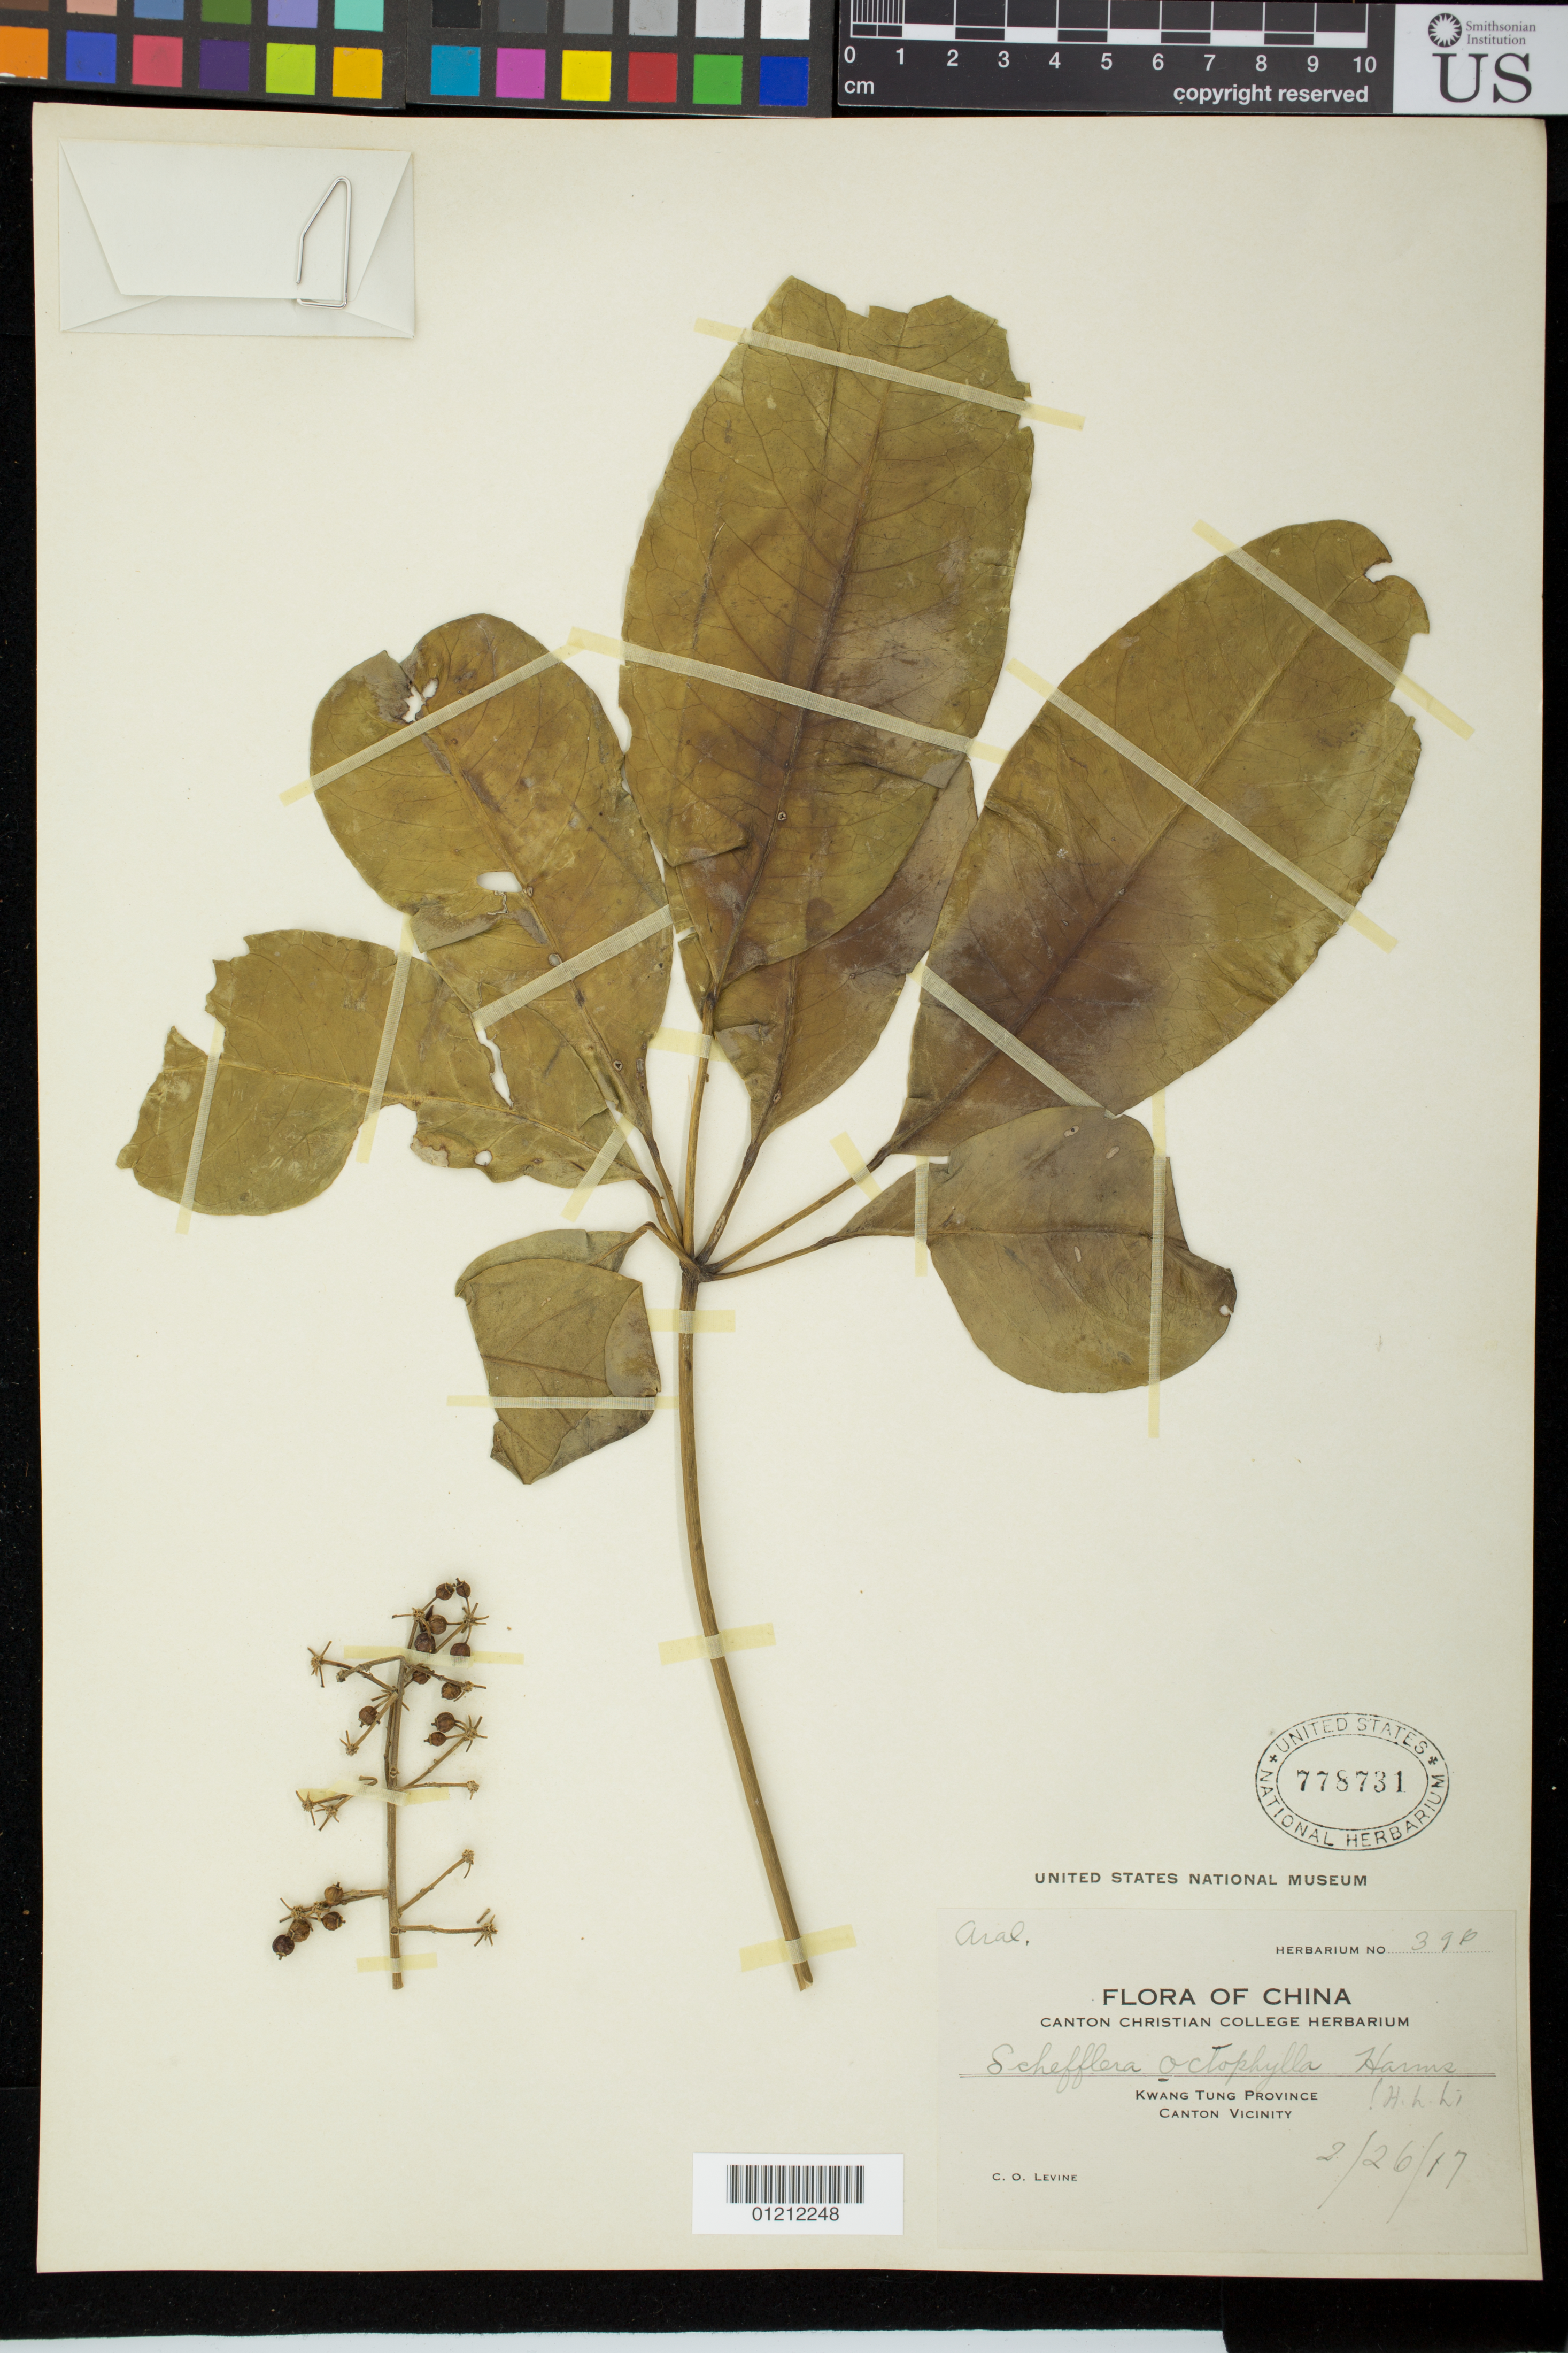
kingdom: Plantae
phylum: Tracheophyta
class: Magnoliopsida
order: Apiales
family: Araliaceae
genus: Schefflera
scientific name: Schefflera heptaphylla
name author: (L.) Frodin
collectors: C. O. Levine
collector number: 396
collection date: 1917-02-26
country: China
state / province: Guangdong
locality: Canton Vicinity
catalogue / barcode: US 778731